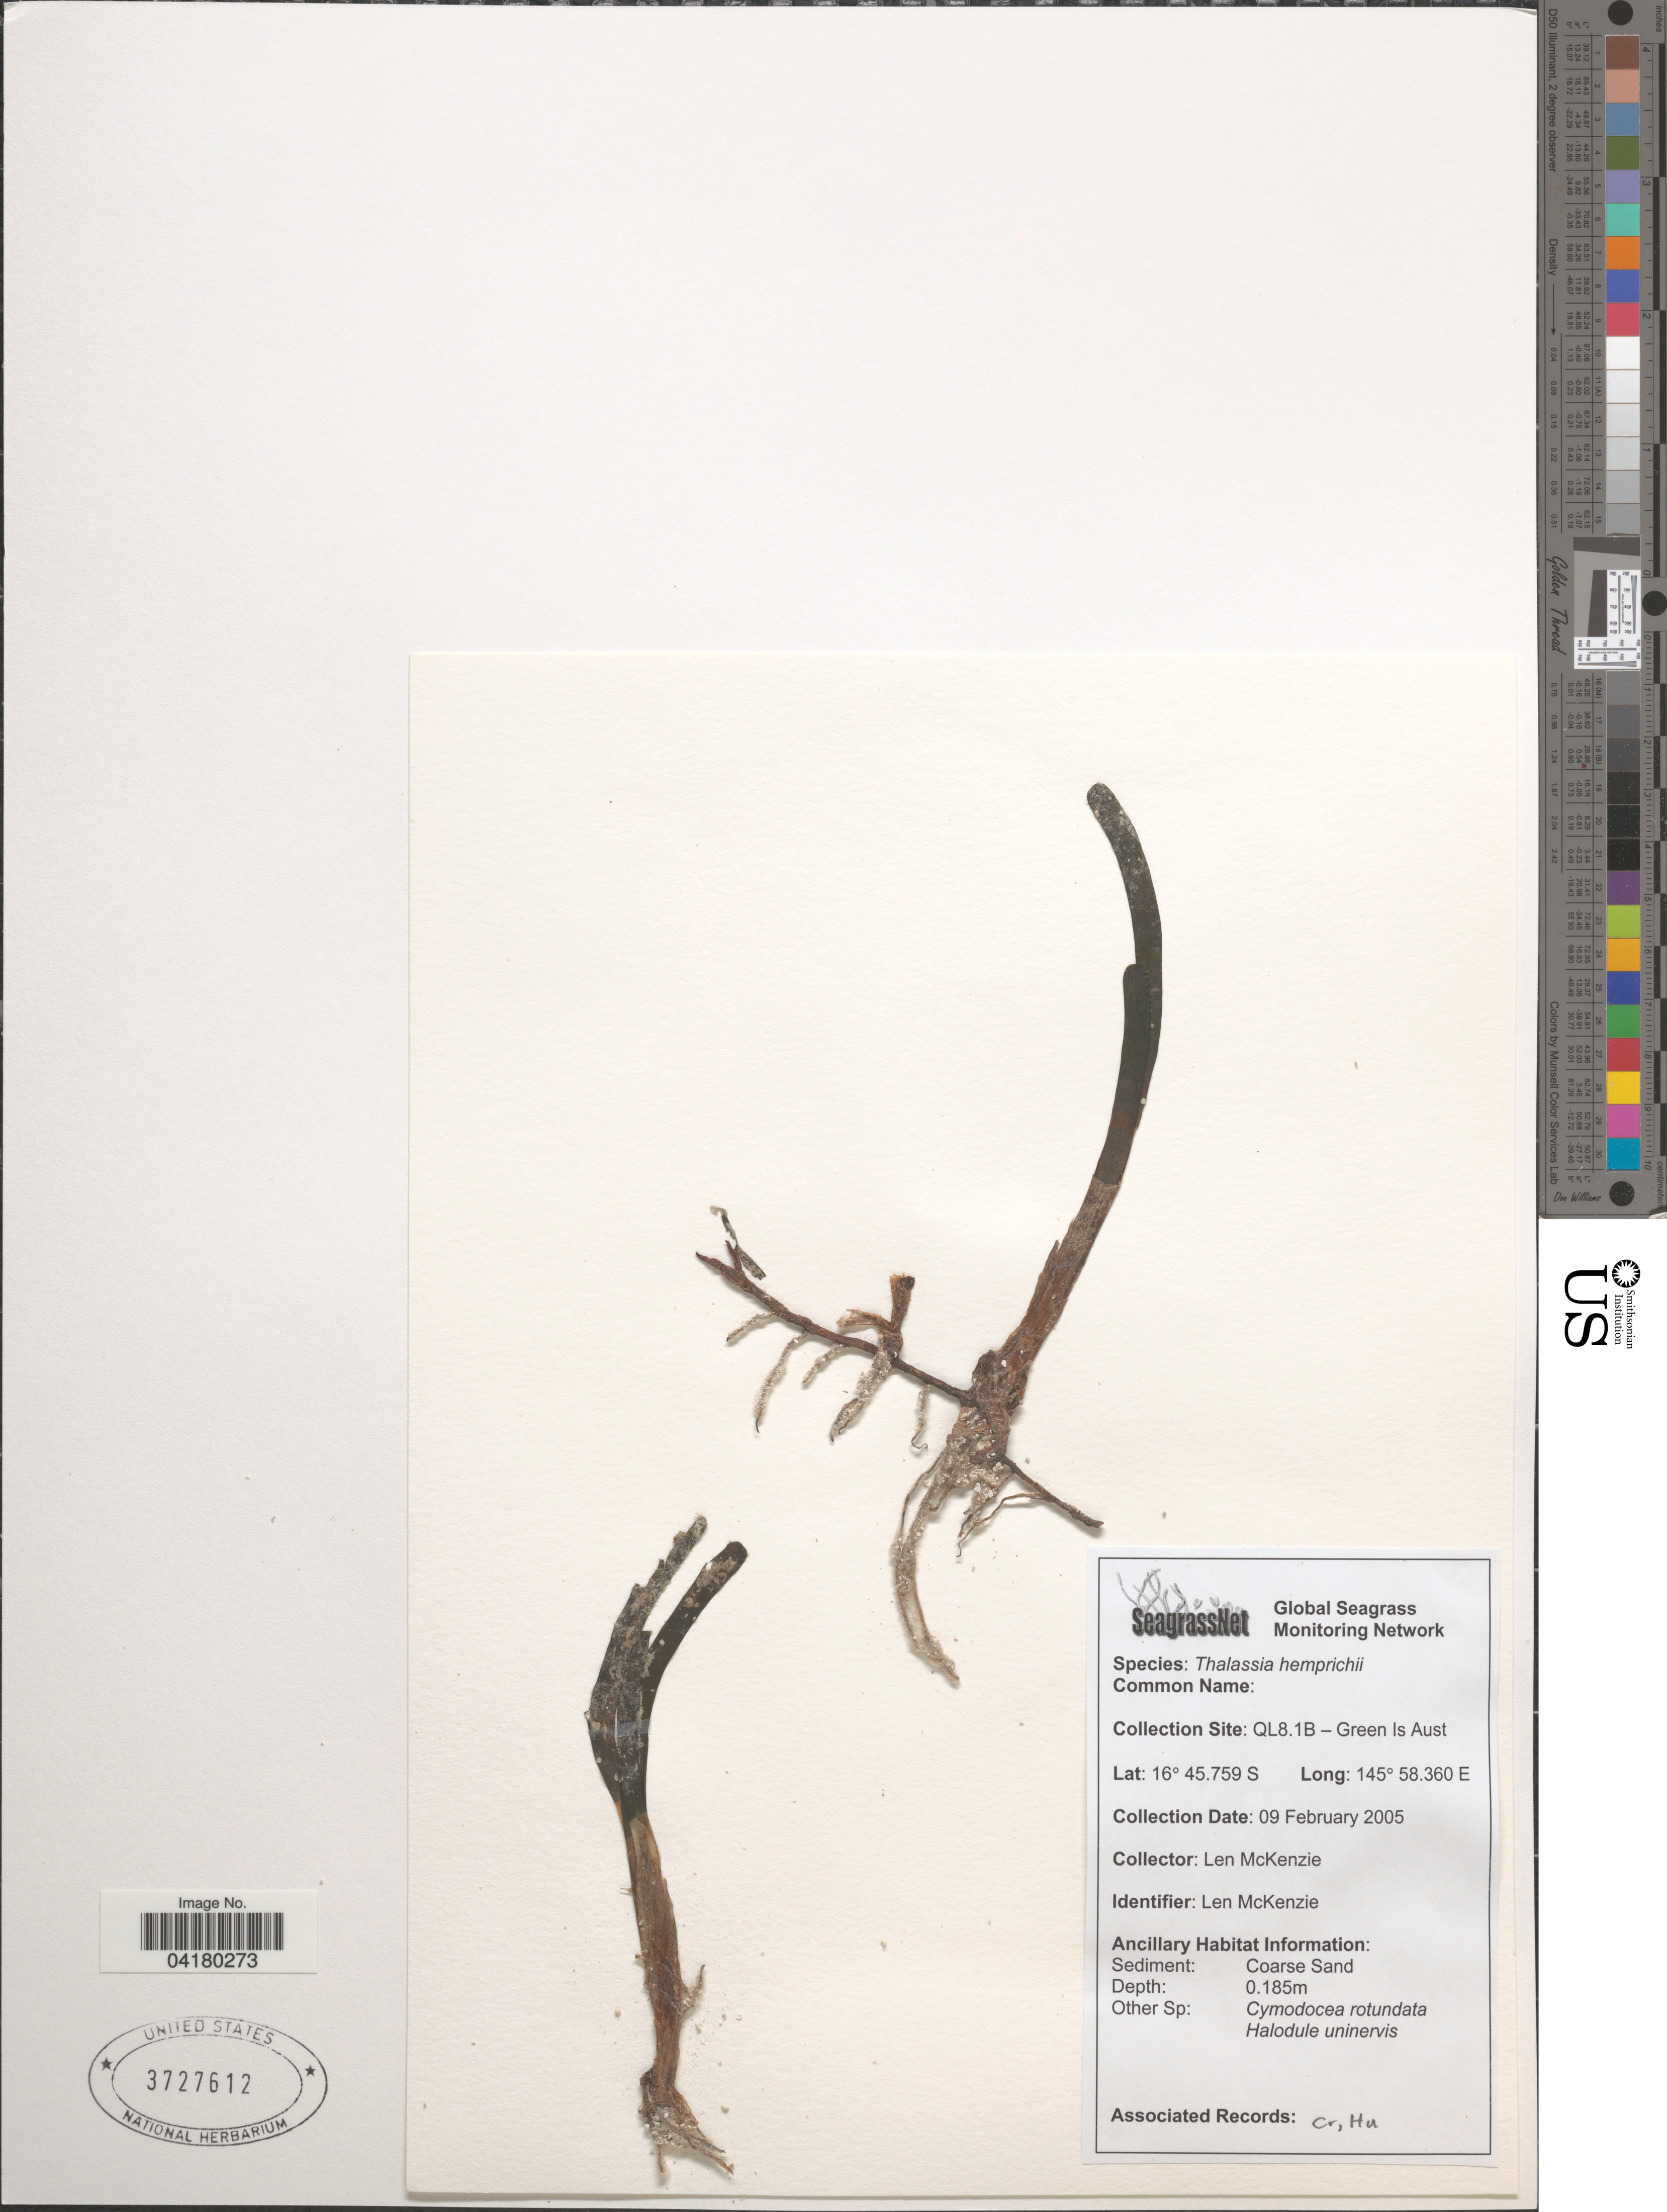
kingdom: Plantae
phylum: Tracheophyta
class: Liliopsida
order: Alismatales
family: Hydrocharitaceae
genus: Thalassia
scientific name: Thalassia hemprichii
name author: Asch.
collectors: L. McKenzie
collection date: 2005-02-09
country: Australia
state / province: Queensland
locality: QL8.1B - Green Is.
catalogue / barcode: US 3727612